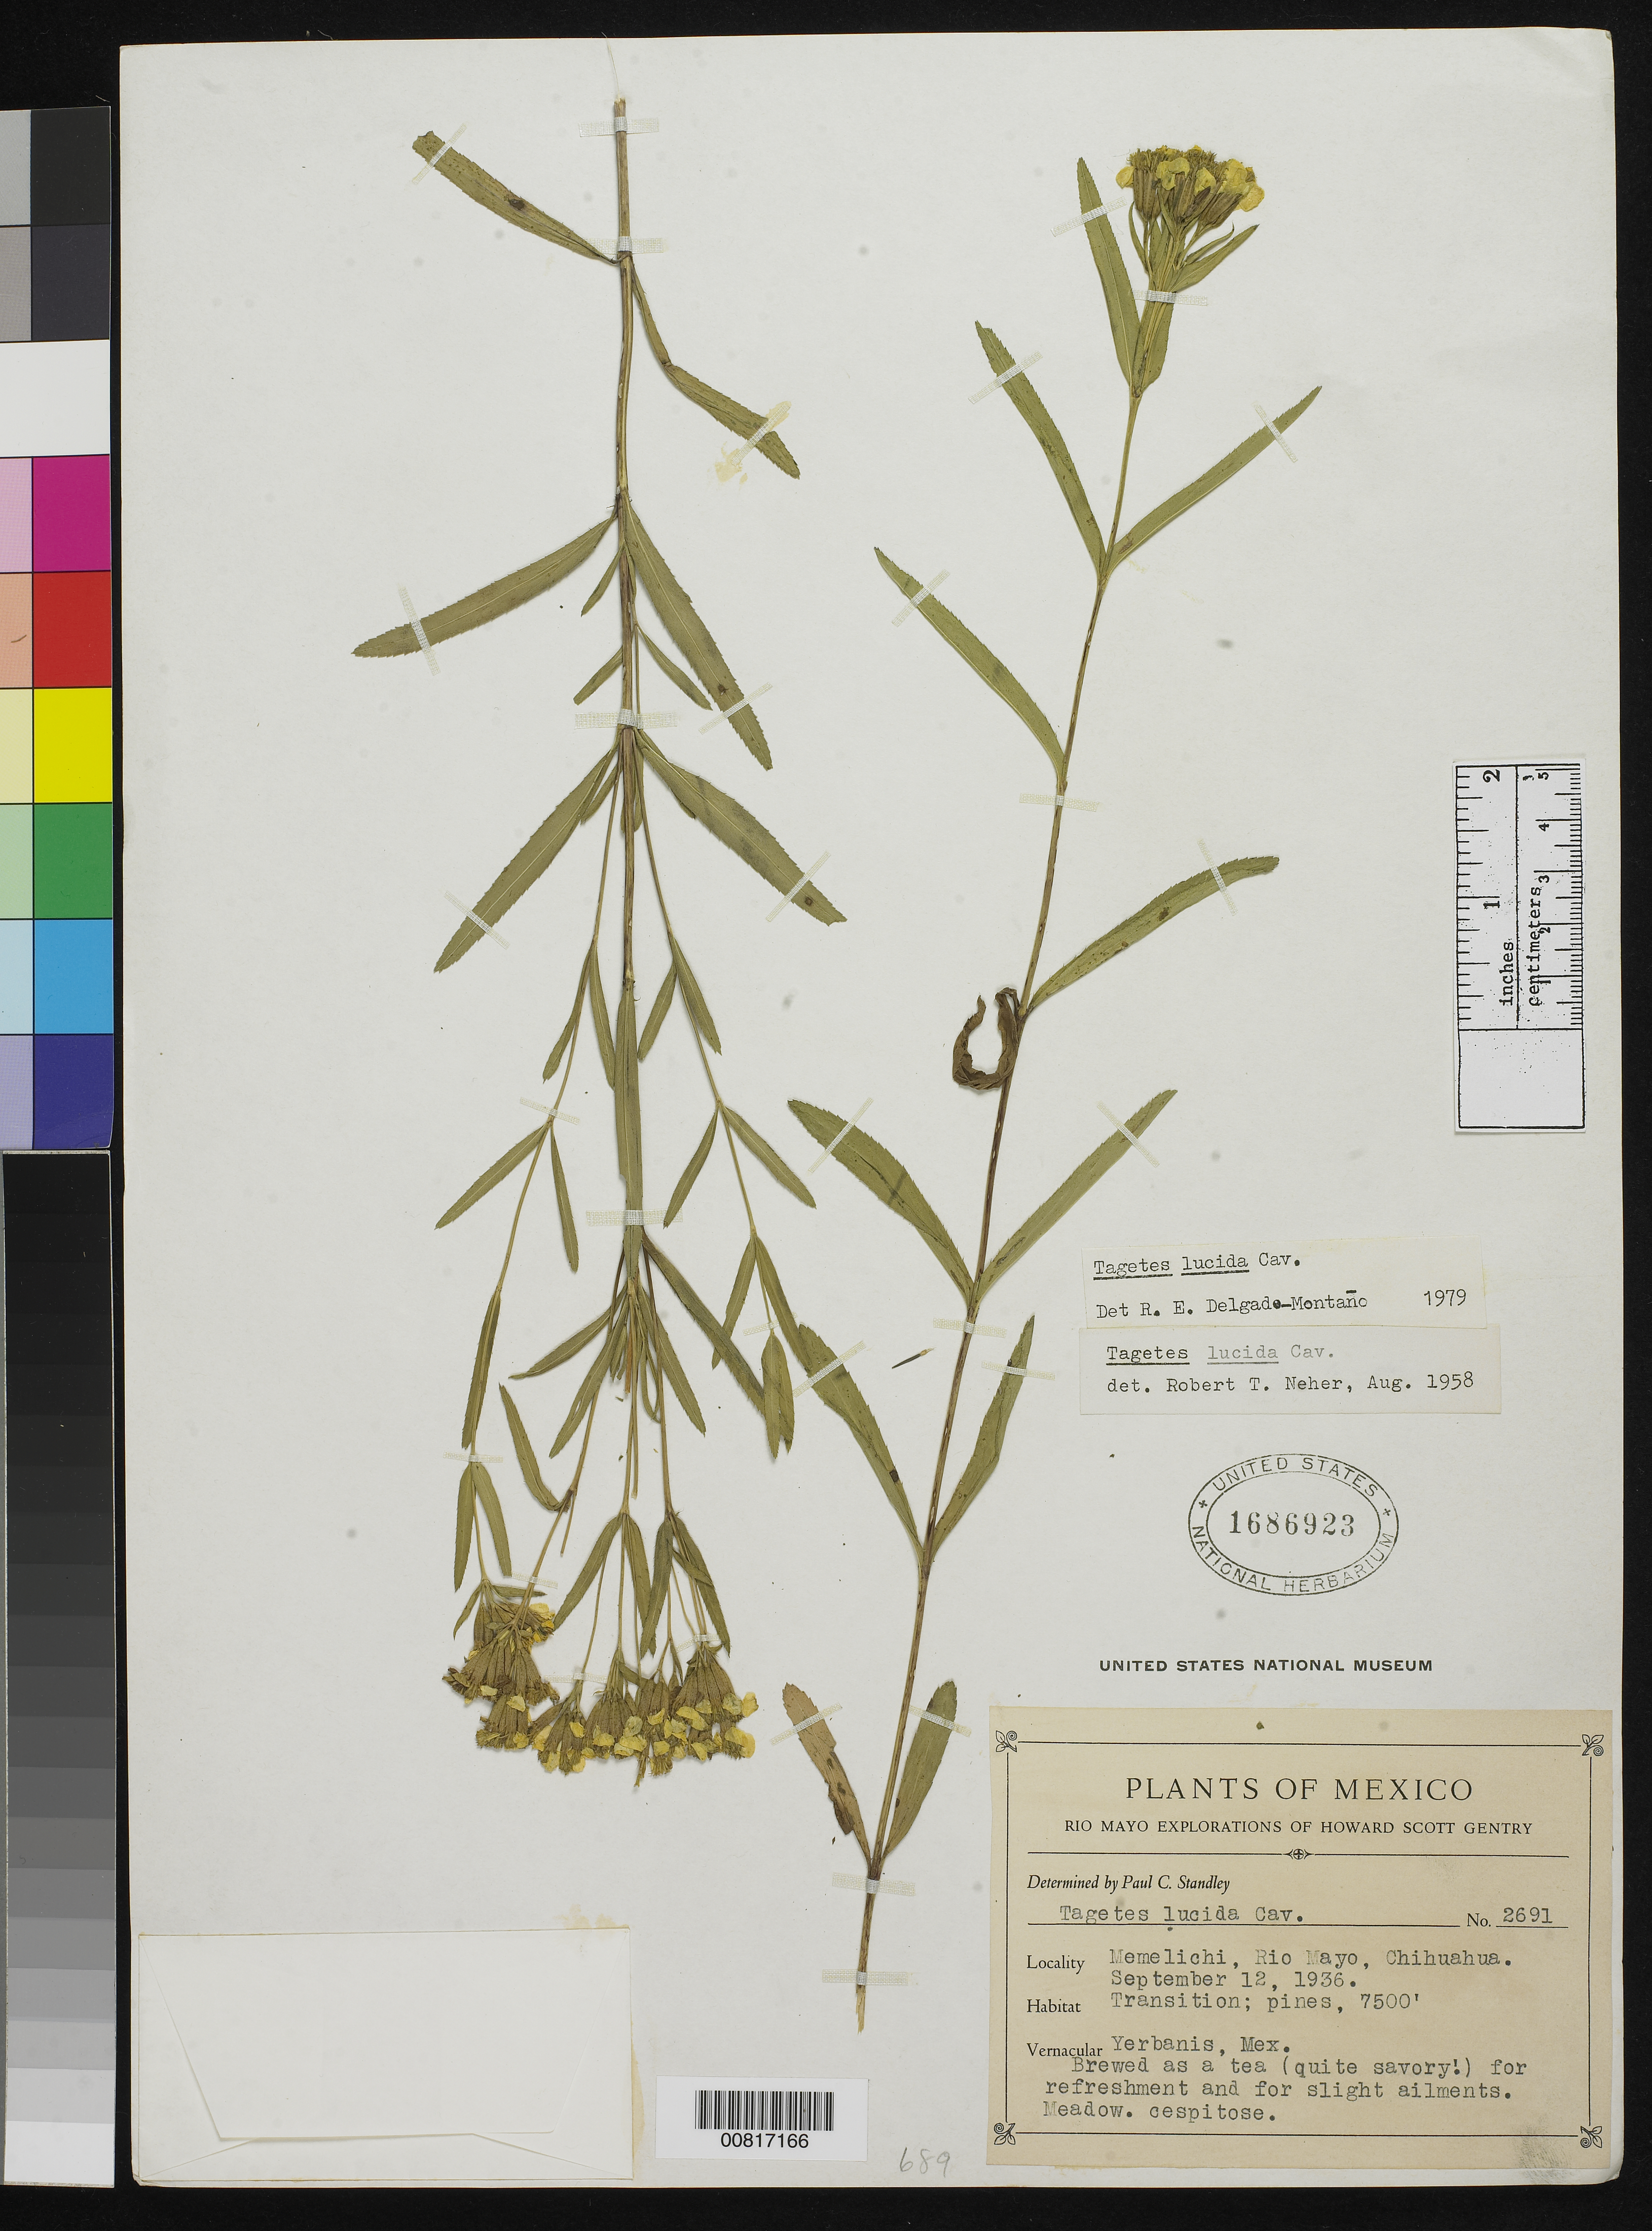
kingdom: Plantae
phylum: Tracheophyta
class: Magnoliopsida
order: Asterales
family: Asteraceae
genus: Tagetes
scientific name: Tagetes lucida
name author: Cav.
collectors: H. S. Gentry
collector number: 2691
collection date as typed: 12 Sep 1936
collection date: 1936-09-12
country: Mexico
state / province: Chihuahua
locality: Memelichi, Rio Mayo, Chihuahua.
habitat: Transition; pines.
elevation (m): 2286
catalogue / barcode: US 1686923